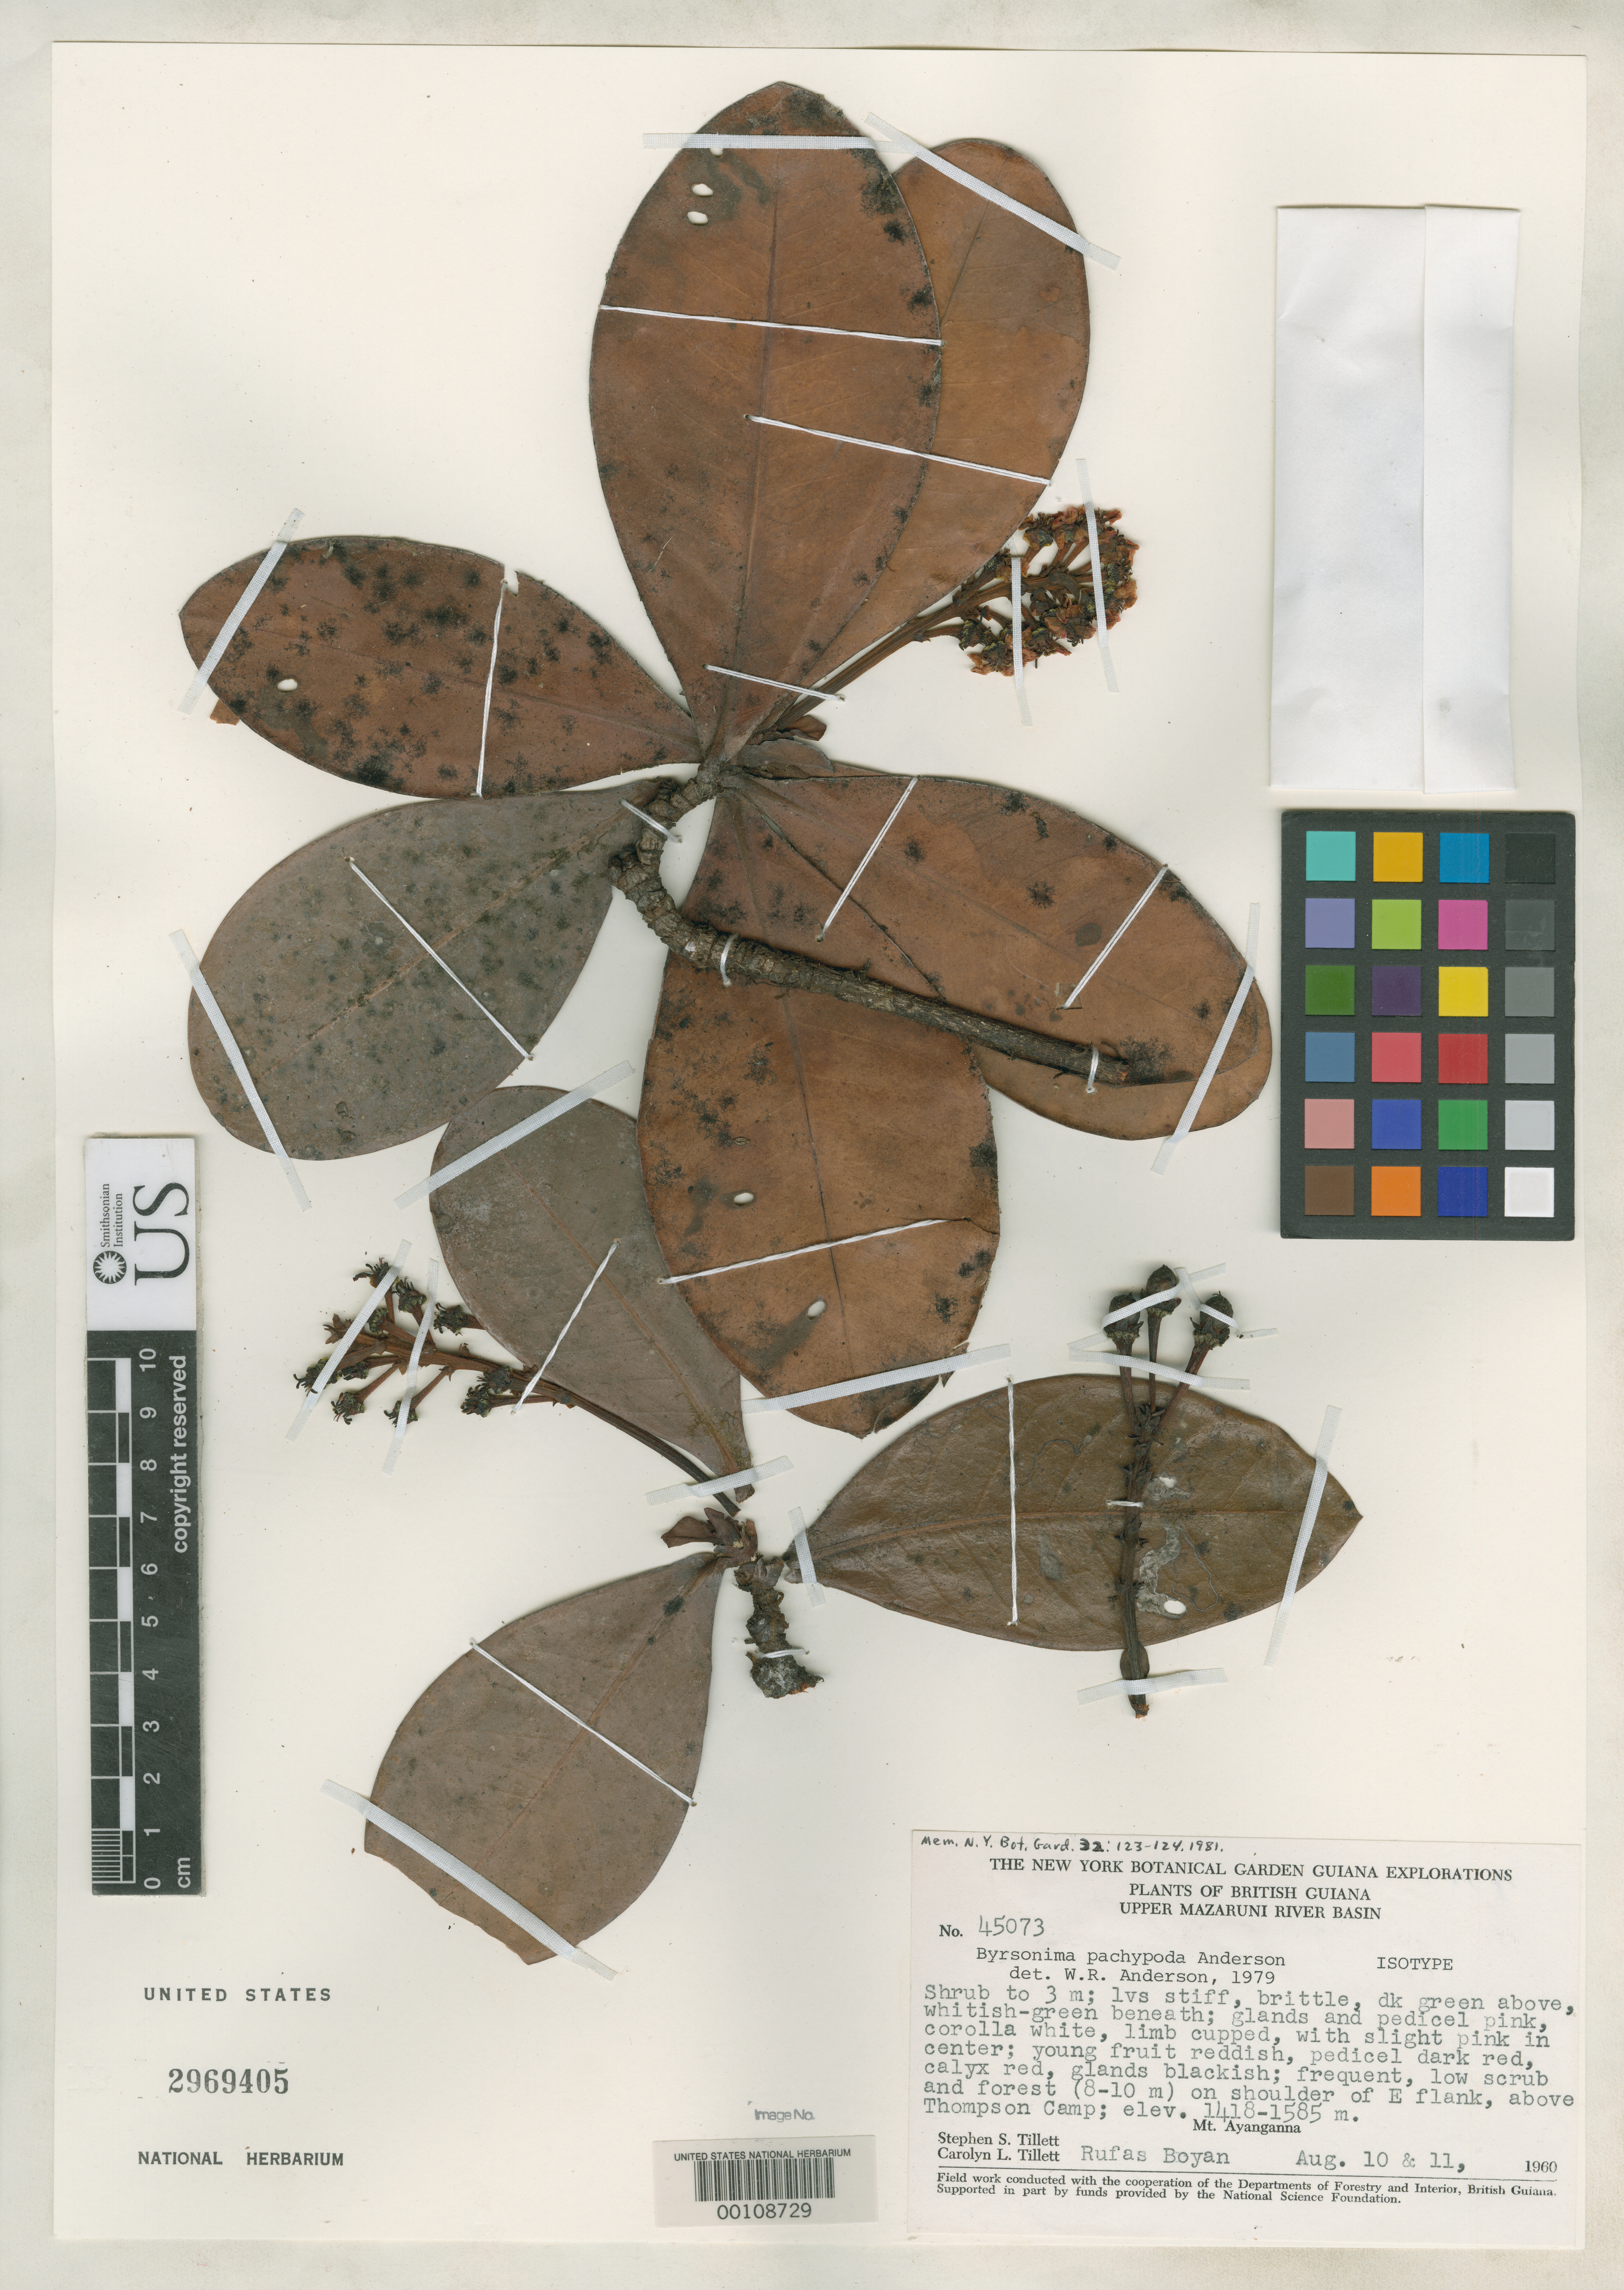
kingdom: Plantae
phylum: Tracheophyta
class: Magnoliopsida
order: Malpighiales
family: Malpighiaceae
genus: Byrsonima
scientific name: Byrsonima pachypoda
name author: W.R. Anderson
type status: Isotype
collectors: S. S. Tillett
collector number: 45073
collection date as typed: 10 Aug 1960 to 11 Aug 1960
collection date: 1960-08-10/1960-08-11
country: Guyana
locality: Upper Mazaruni River basin, above Thompson camp, Mt. Ayanganna.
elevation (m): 1418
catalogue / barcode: US 2969405